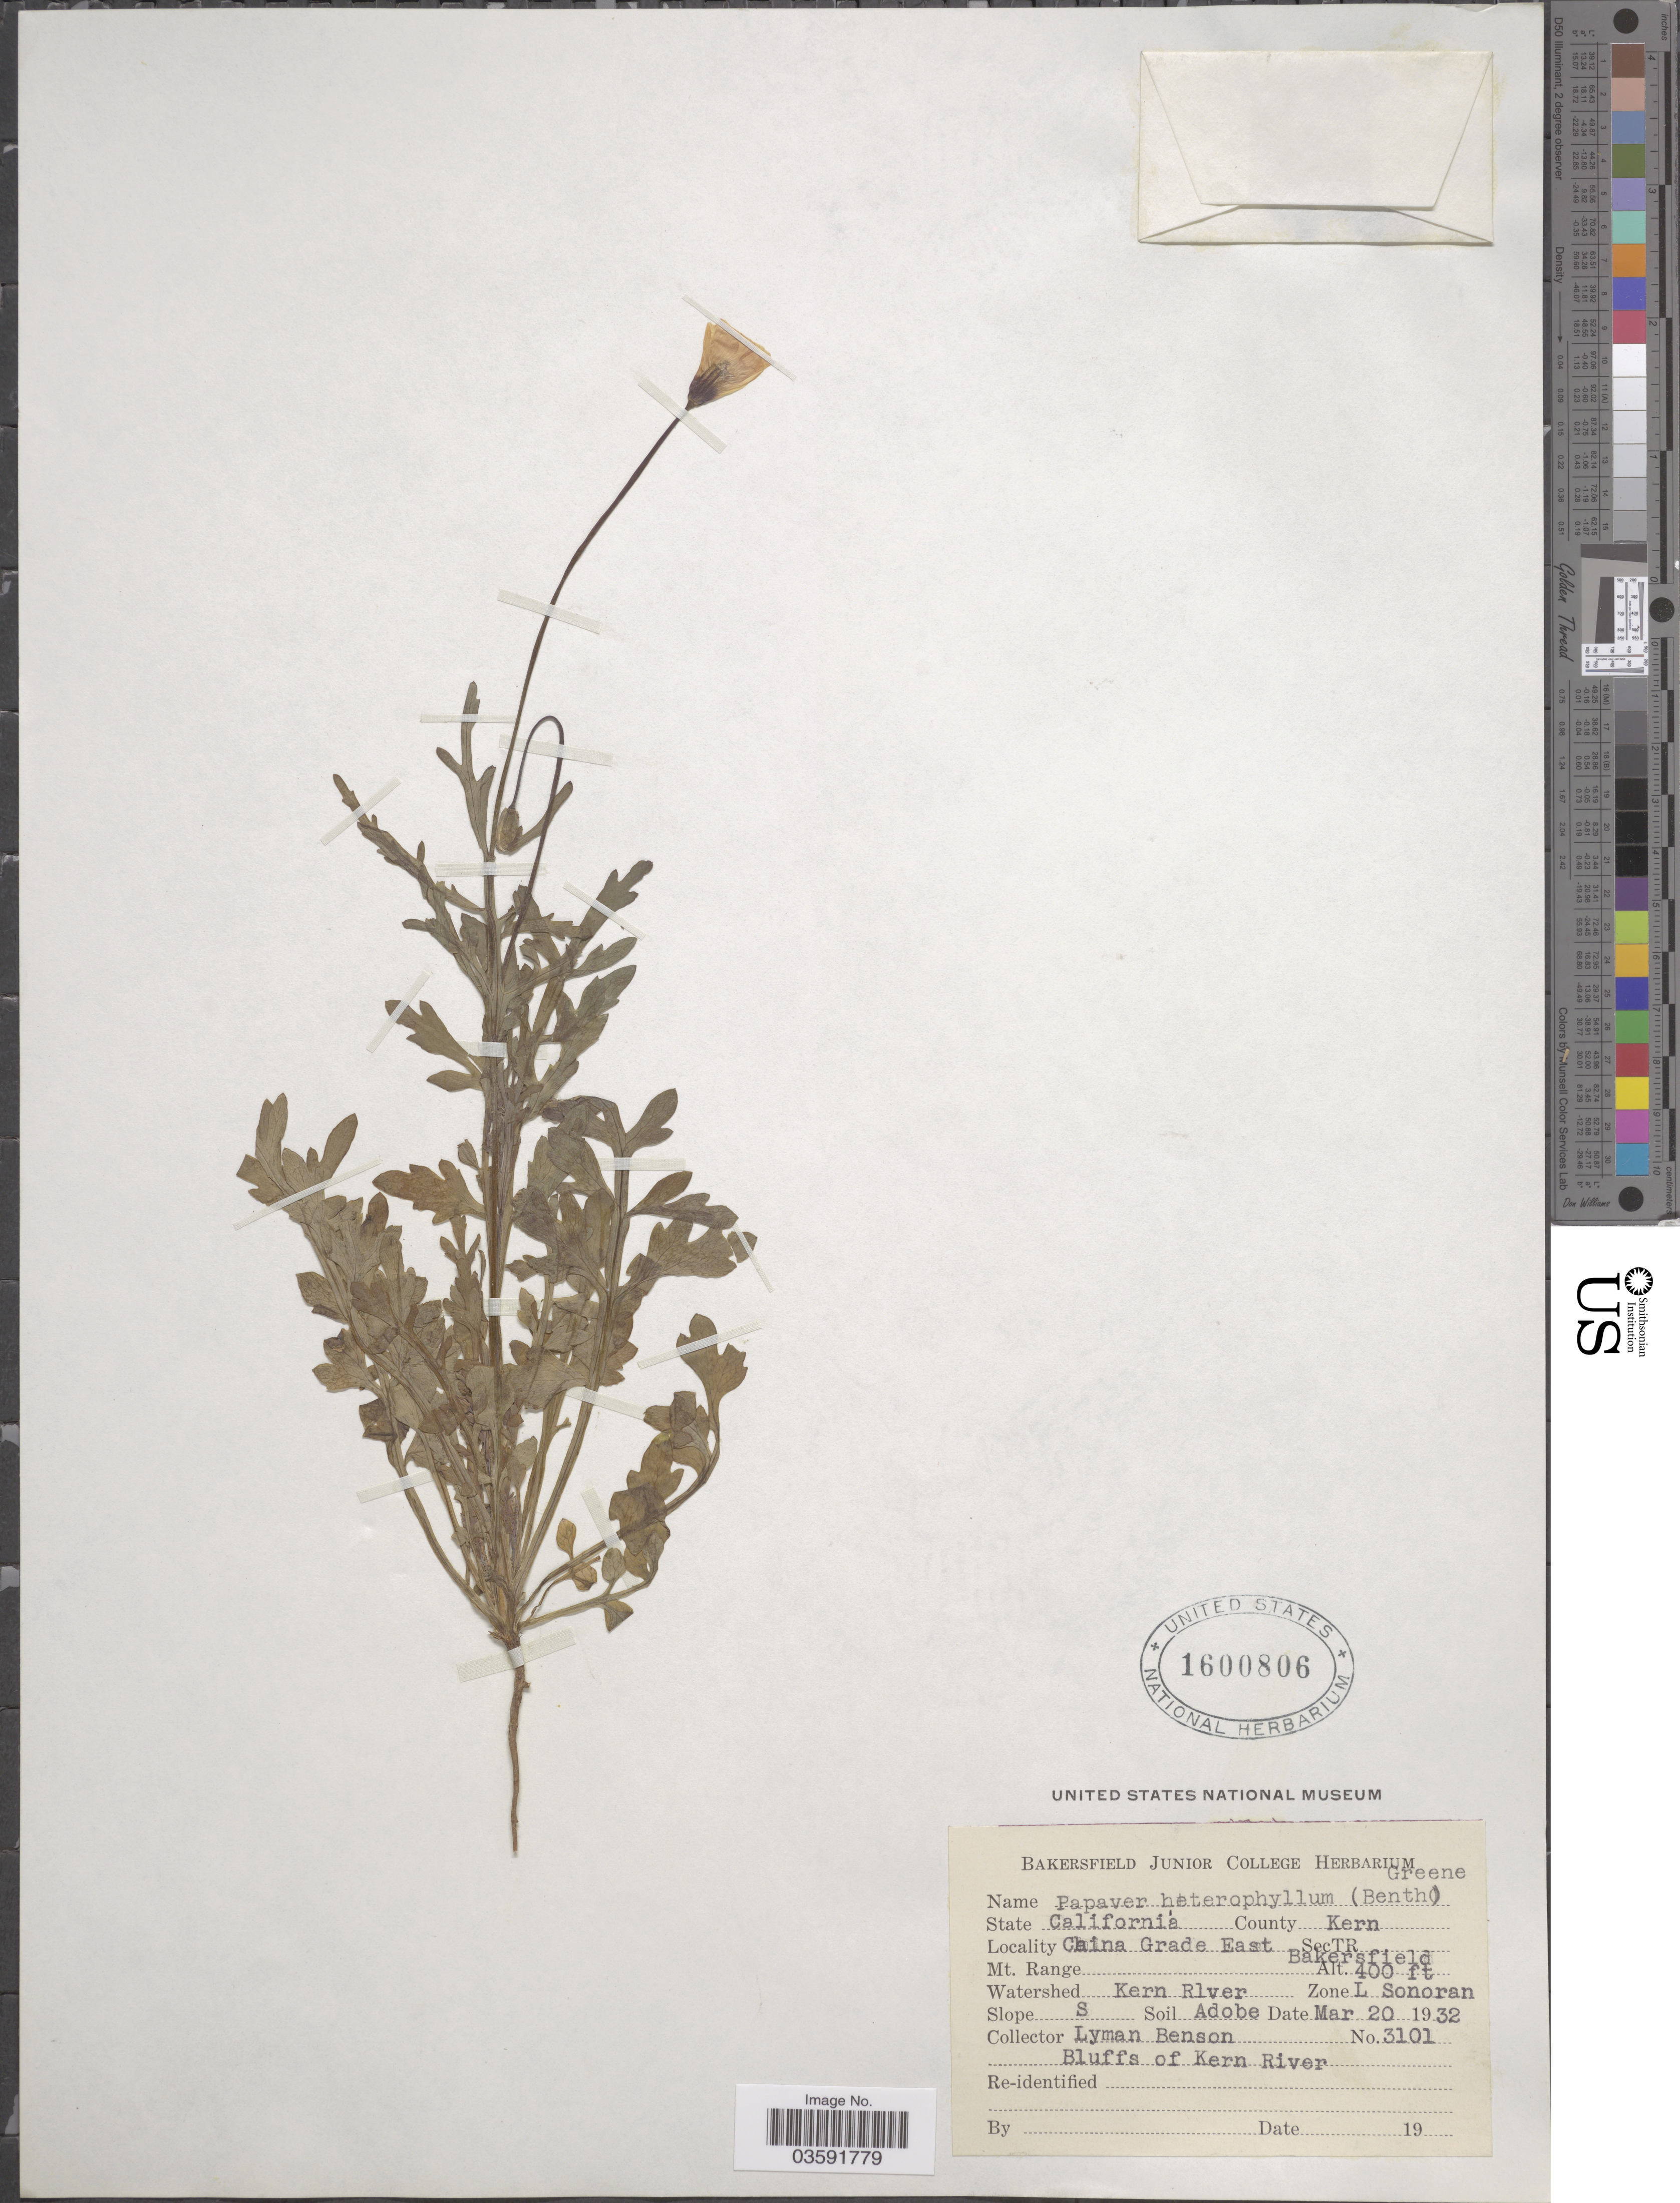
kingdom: Plantae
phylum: Tracheophyta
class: Magnoliopsida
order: Ranunculales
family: Papaveraceae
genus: Papaver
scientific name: Papaver heterophyllum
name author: (Benth.) Greene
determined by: Strong, M. T., (US), Smithsonian Institution - National Museum of Natural History (UNITED STATES)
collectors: L. D. Benson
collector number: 3101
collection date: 1932-03-20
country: United States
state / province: California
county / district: Kern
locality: County Kern. China Grade East Sec TR. Bakersfield. Watershed Kern River. Zone L. Sonoran. Bluffs of Kern River.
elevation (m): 122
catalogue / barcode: US 1600806